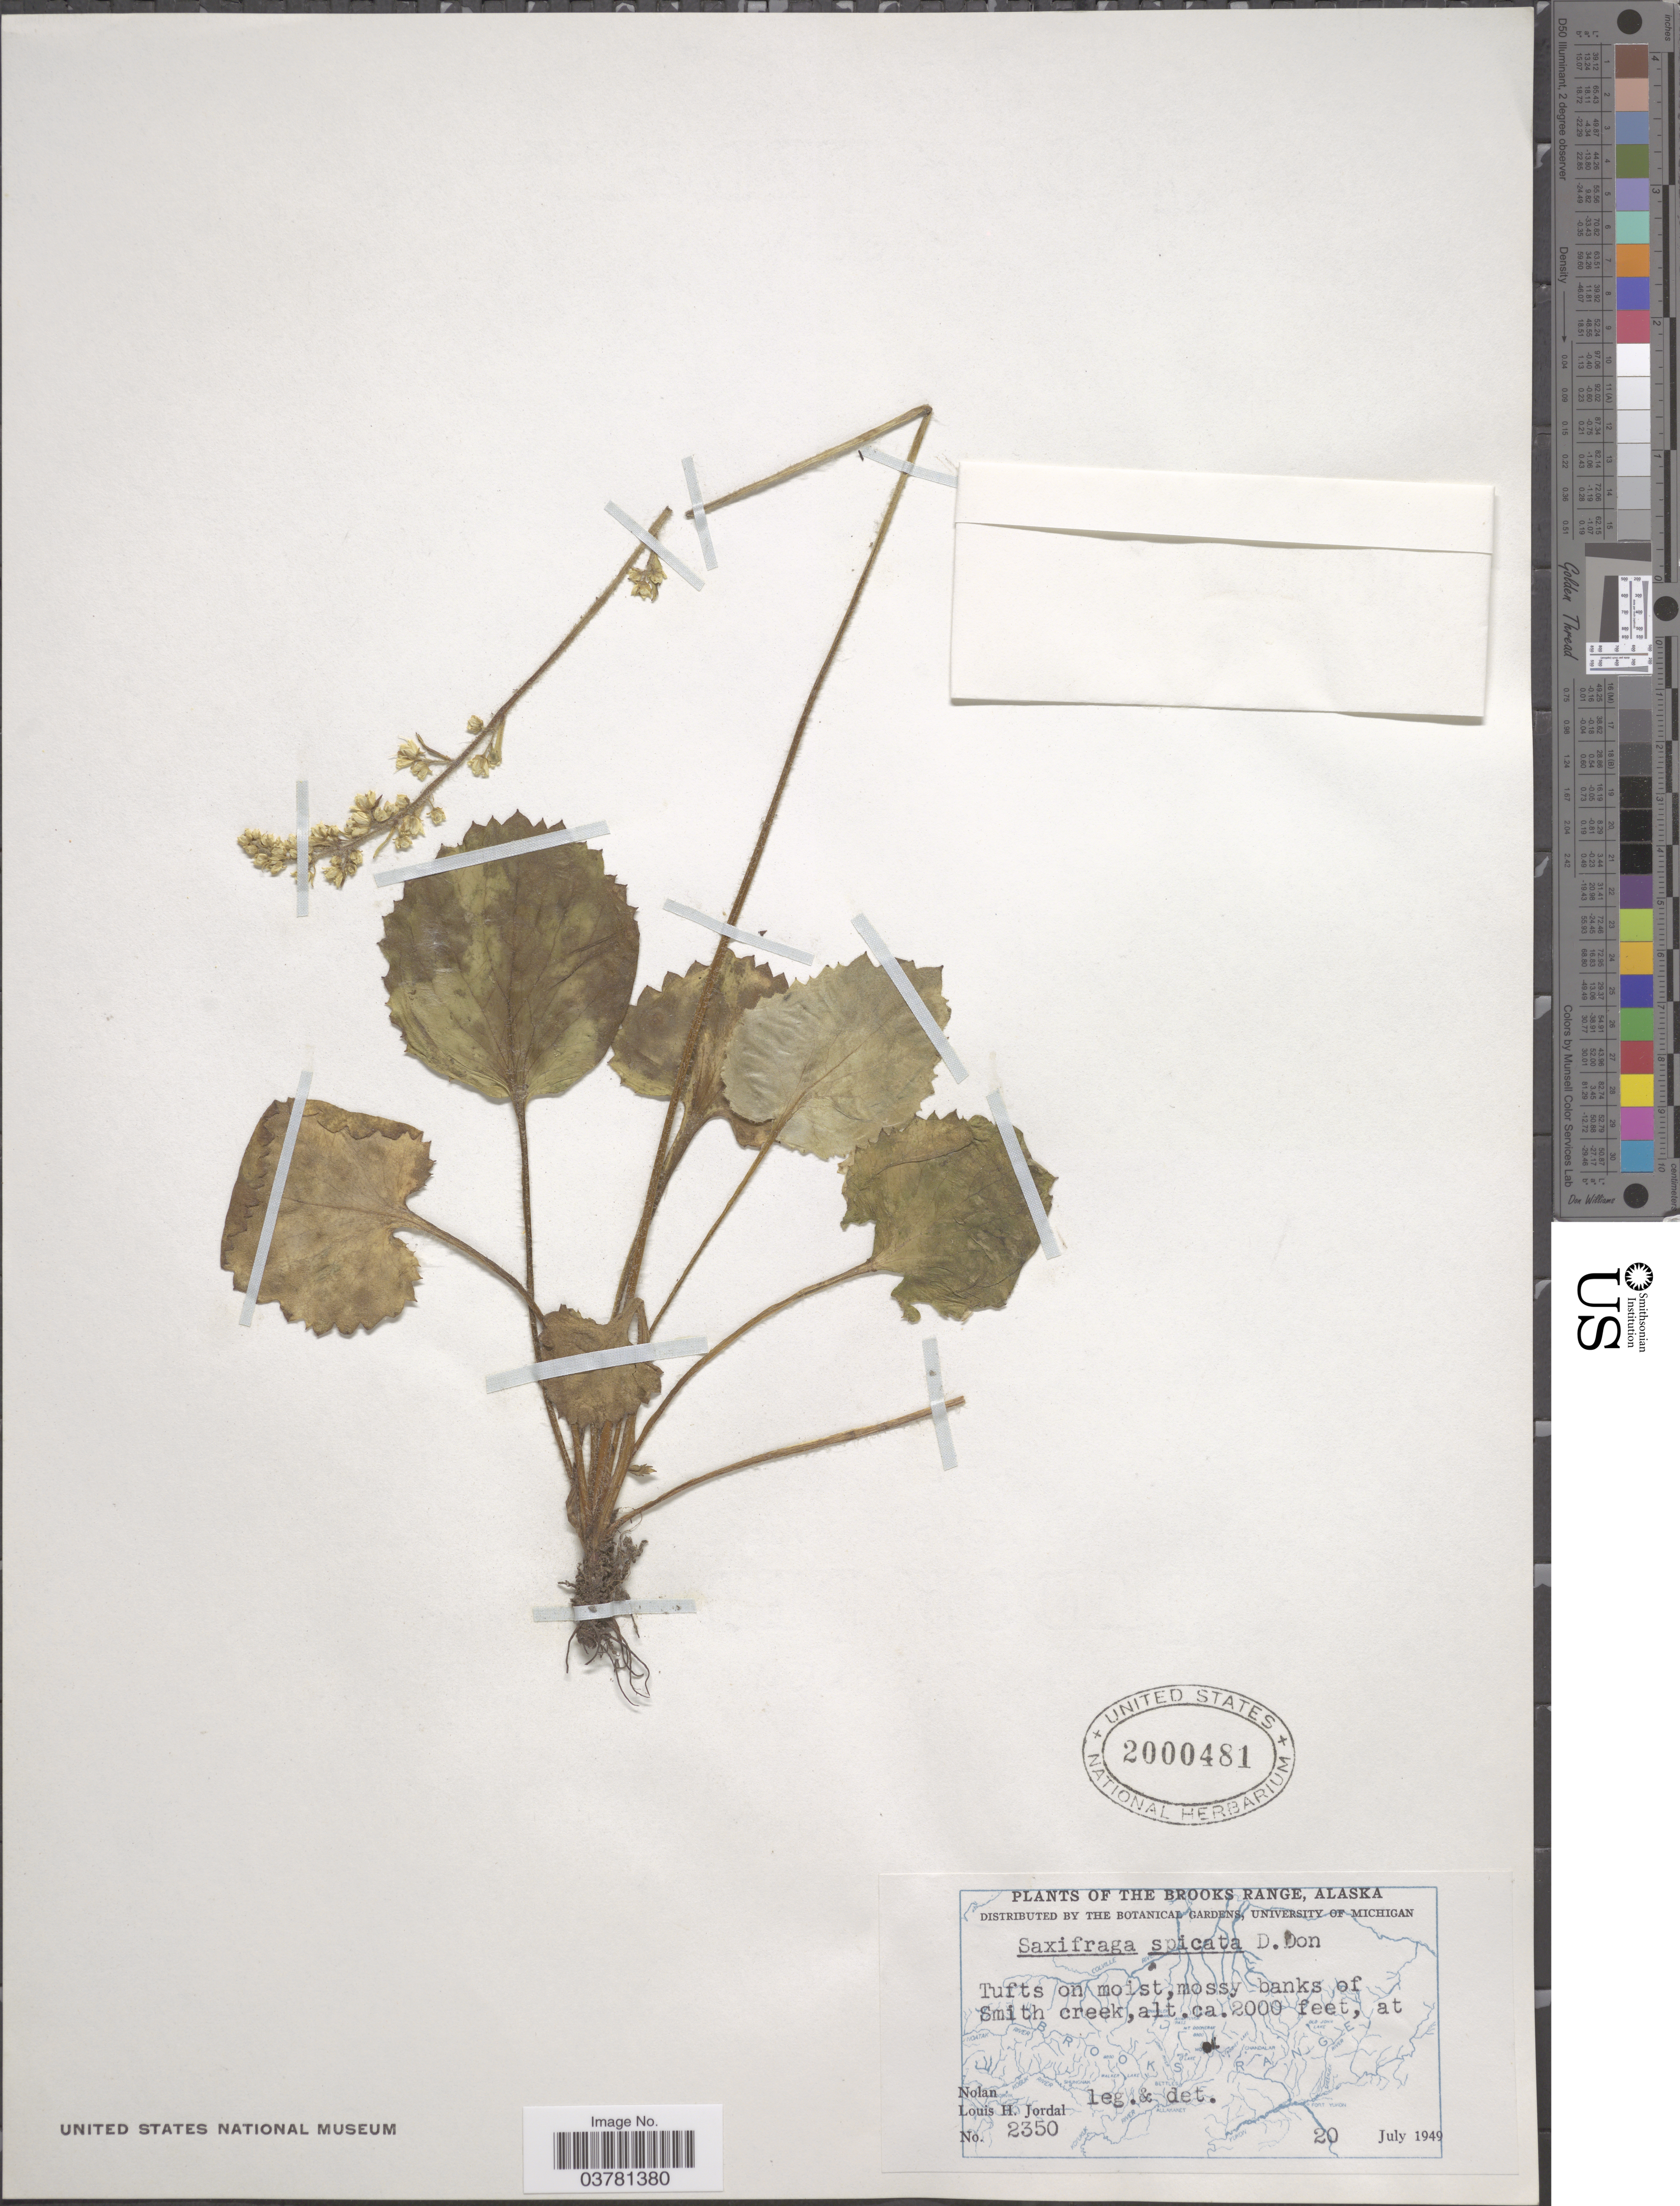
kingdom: Plantae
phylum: Tracheophyta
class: Magnoliopsida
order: Saxifragales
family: Saxifragaceae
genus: Micranthes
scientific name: Micranthes spicata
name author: (D. Don) Small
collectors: L. Jordal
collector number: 2350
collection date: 1949-07-20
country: United States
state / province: Alaska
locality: The Brooks Range. Tufts on moist, mossy banks of Smith creek, at Nolan.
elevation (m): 610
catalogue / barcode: US 2000481